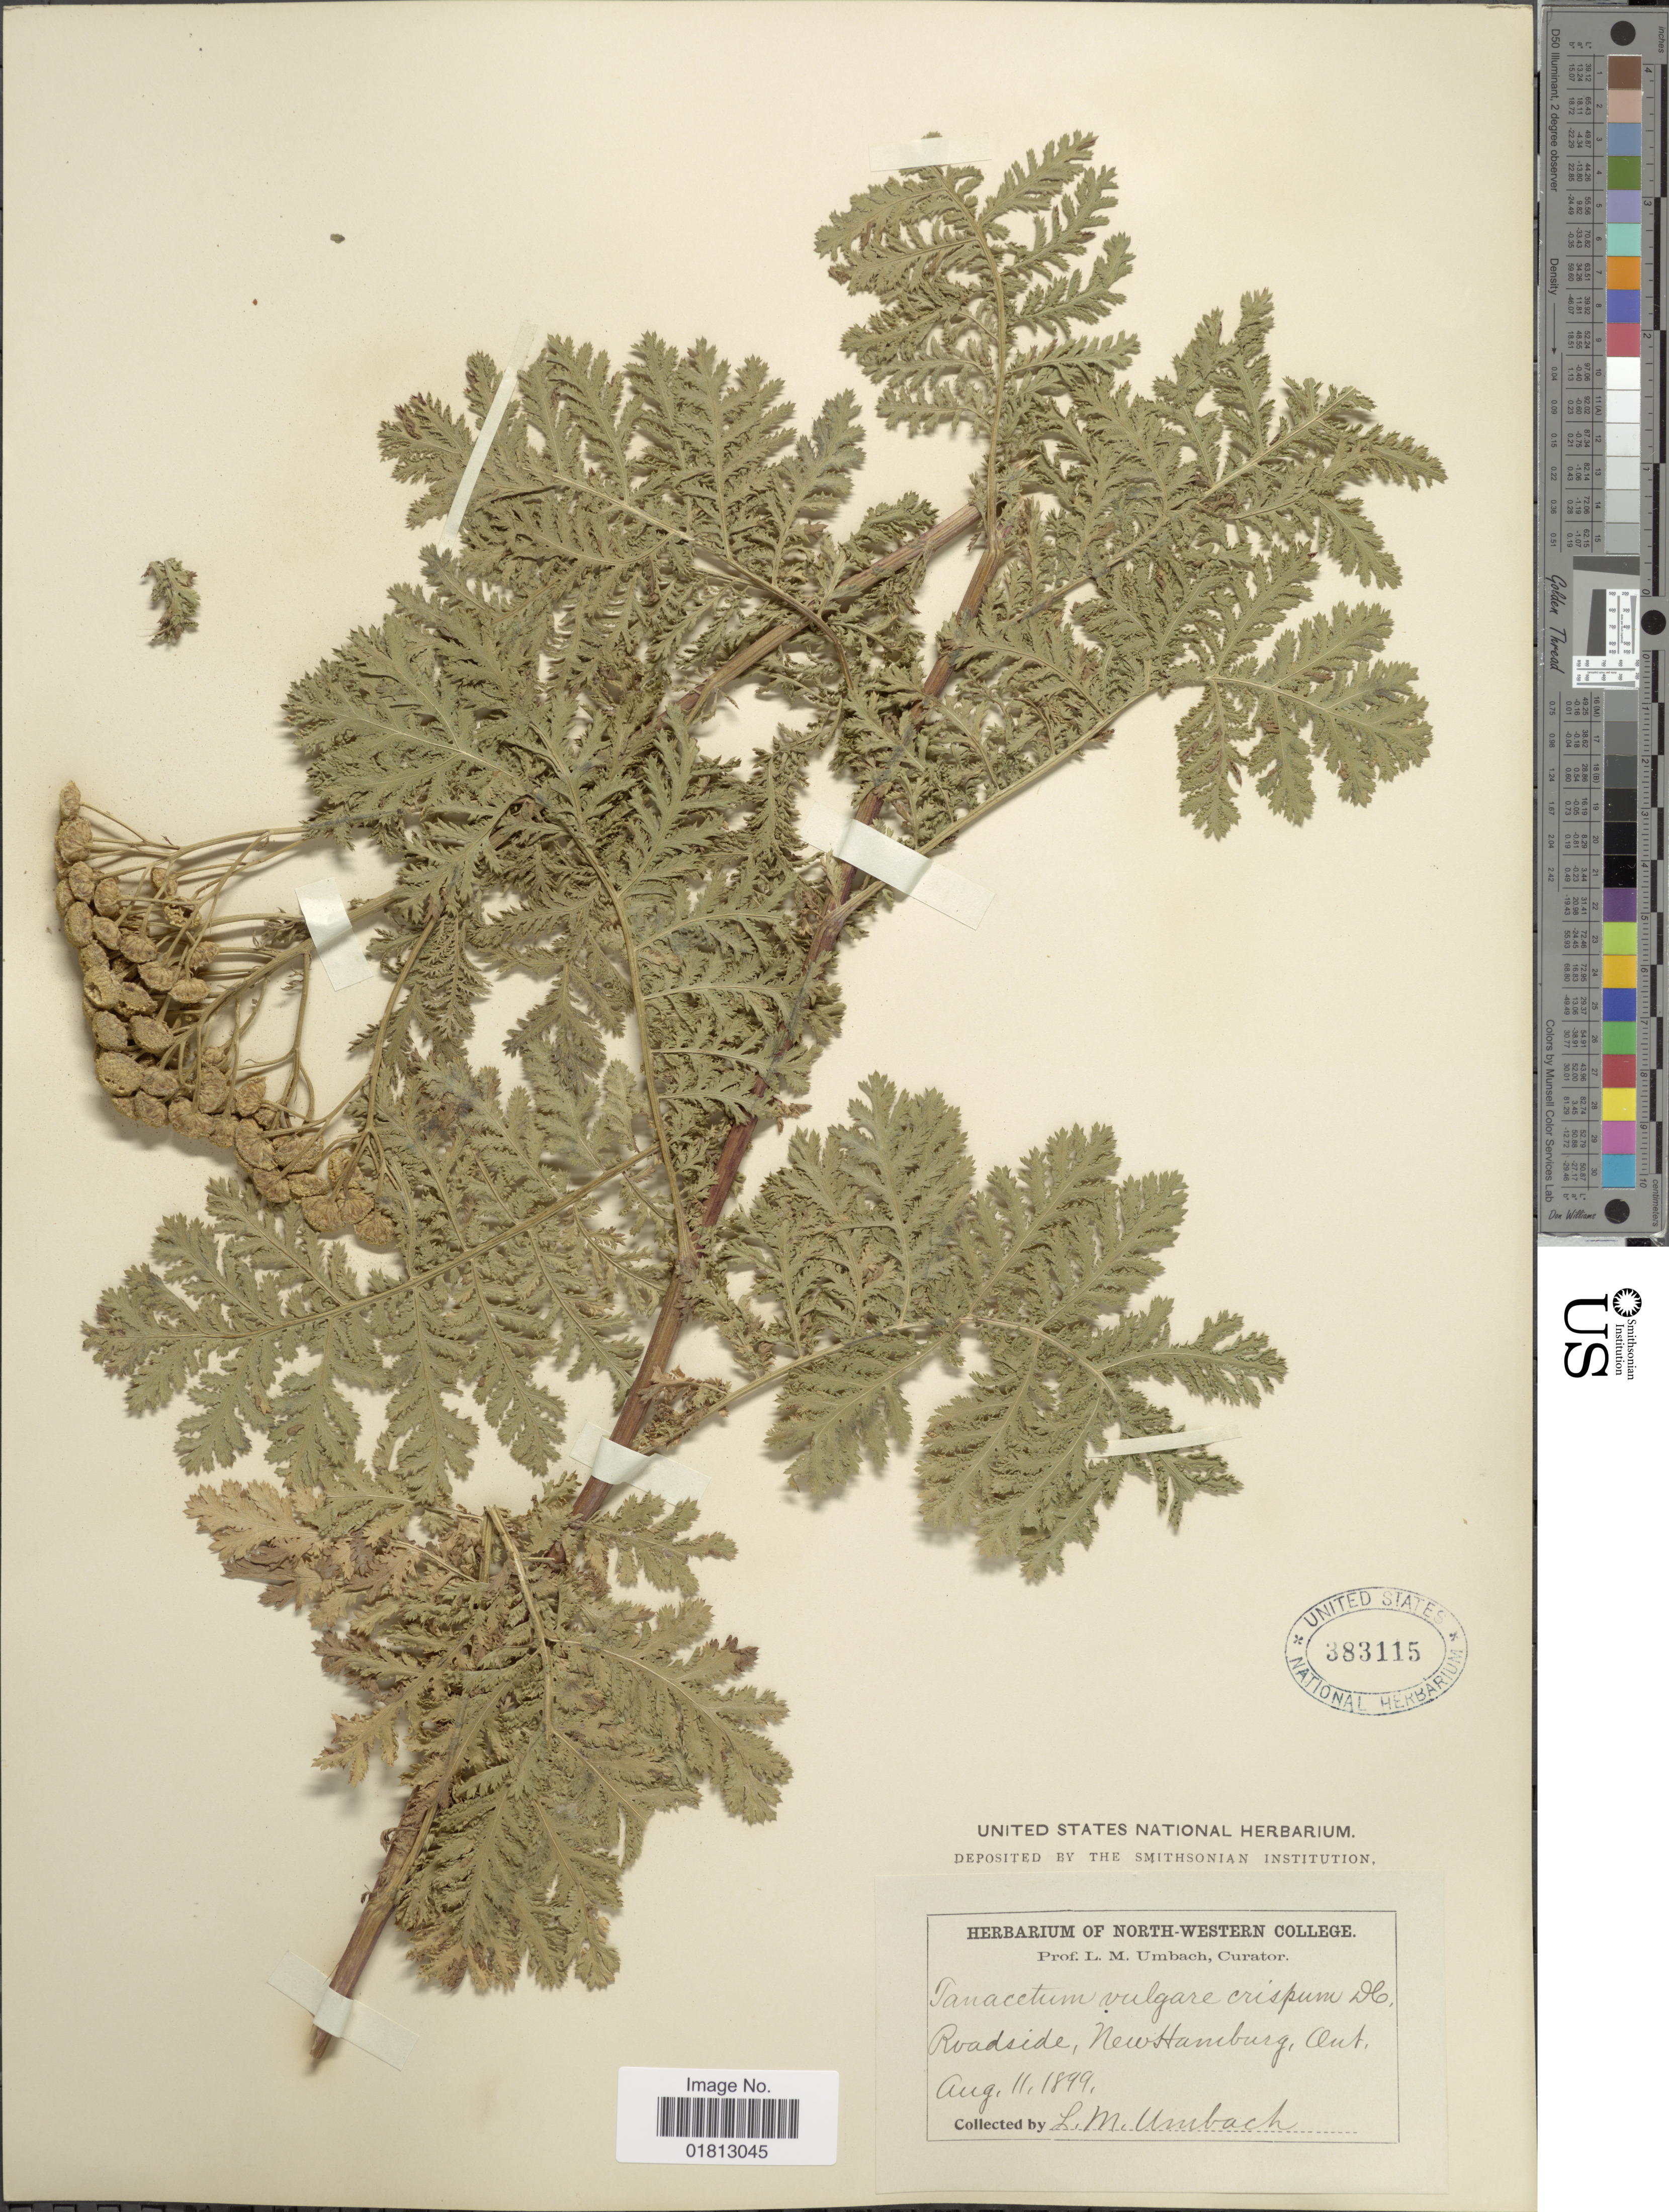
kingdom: Plantae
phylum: Tracheophyta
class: Magnoliopsida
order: Asterales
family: Asteraceae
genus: Tanacetum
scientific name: Tanacetum vulgare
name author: L.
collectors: L. M. Umbach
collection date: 1899-08-11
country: Canada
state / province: Ontario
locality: Roadside, Newhamburg, Ont.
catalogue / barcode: US 383115